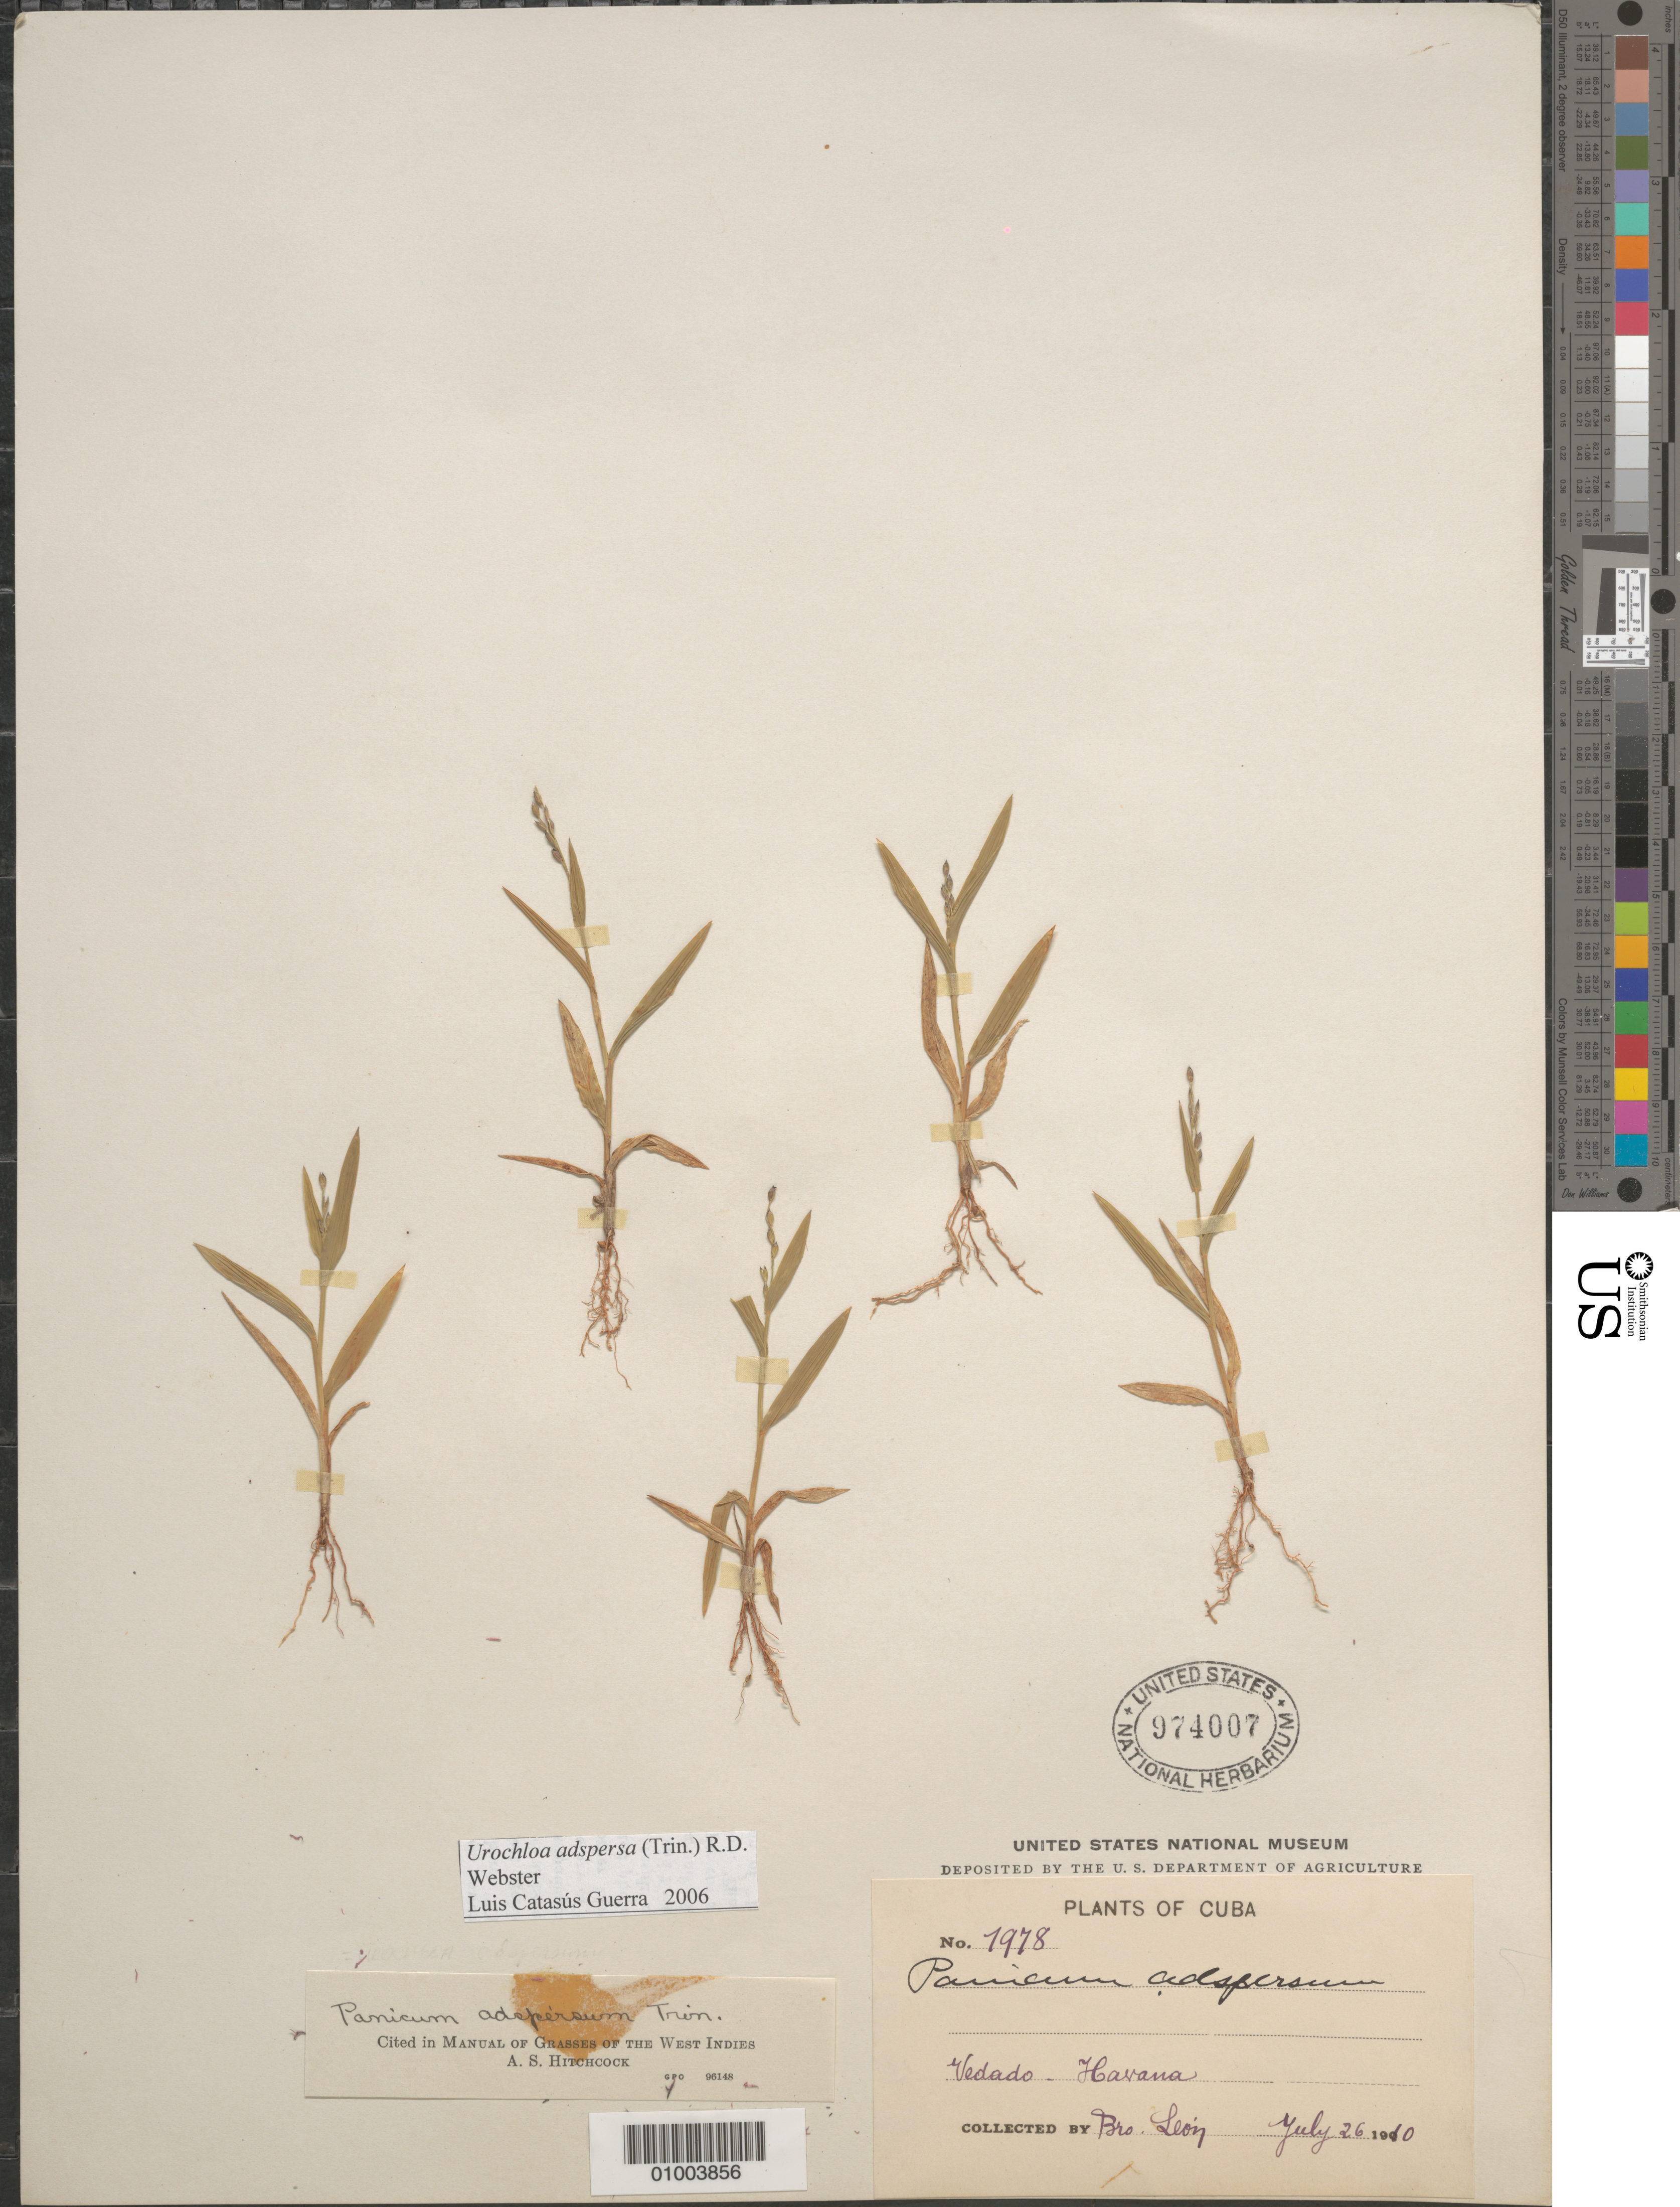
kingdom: Plantae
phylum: Tracheophyta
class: Liliopsida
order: Poales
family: Poaceae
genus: Urochloa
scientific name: Urochloa adspersa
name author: (Trin.) R.D. Webster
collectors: Bro. León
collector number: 7978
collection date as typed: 26 Jul 1910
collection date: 1910-07-26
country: Cuba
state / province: La Habana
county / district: Municipio Boyeros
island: Cuba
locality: Vedado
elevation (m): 15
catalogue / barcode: US 974007